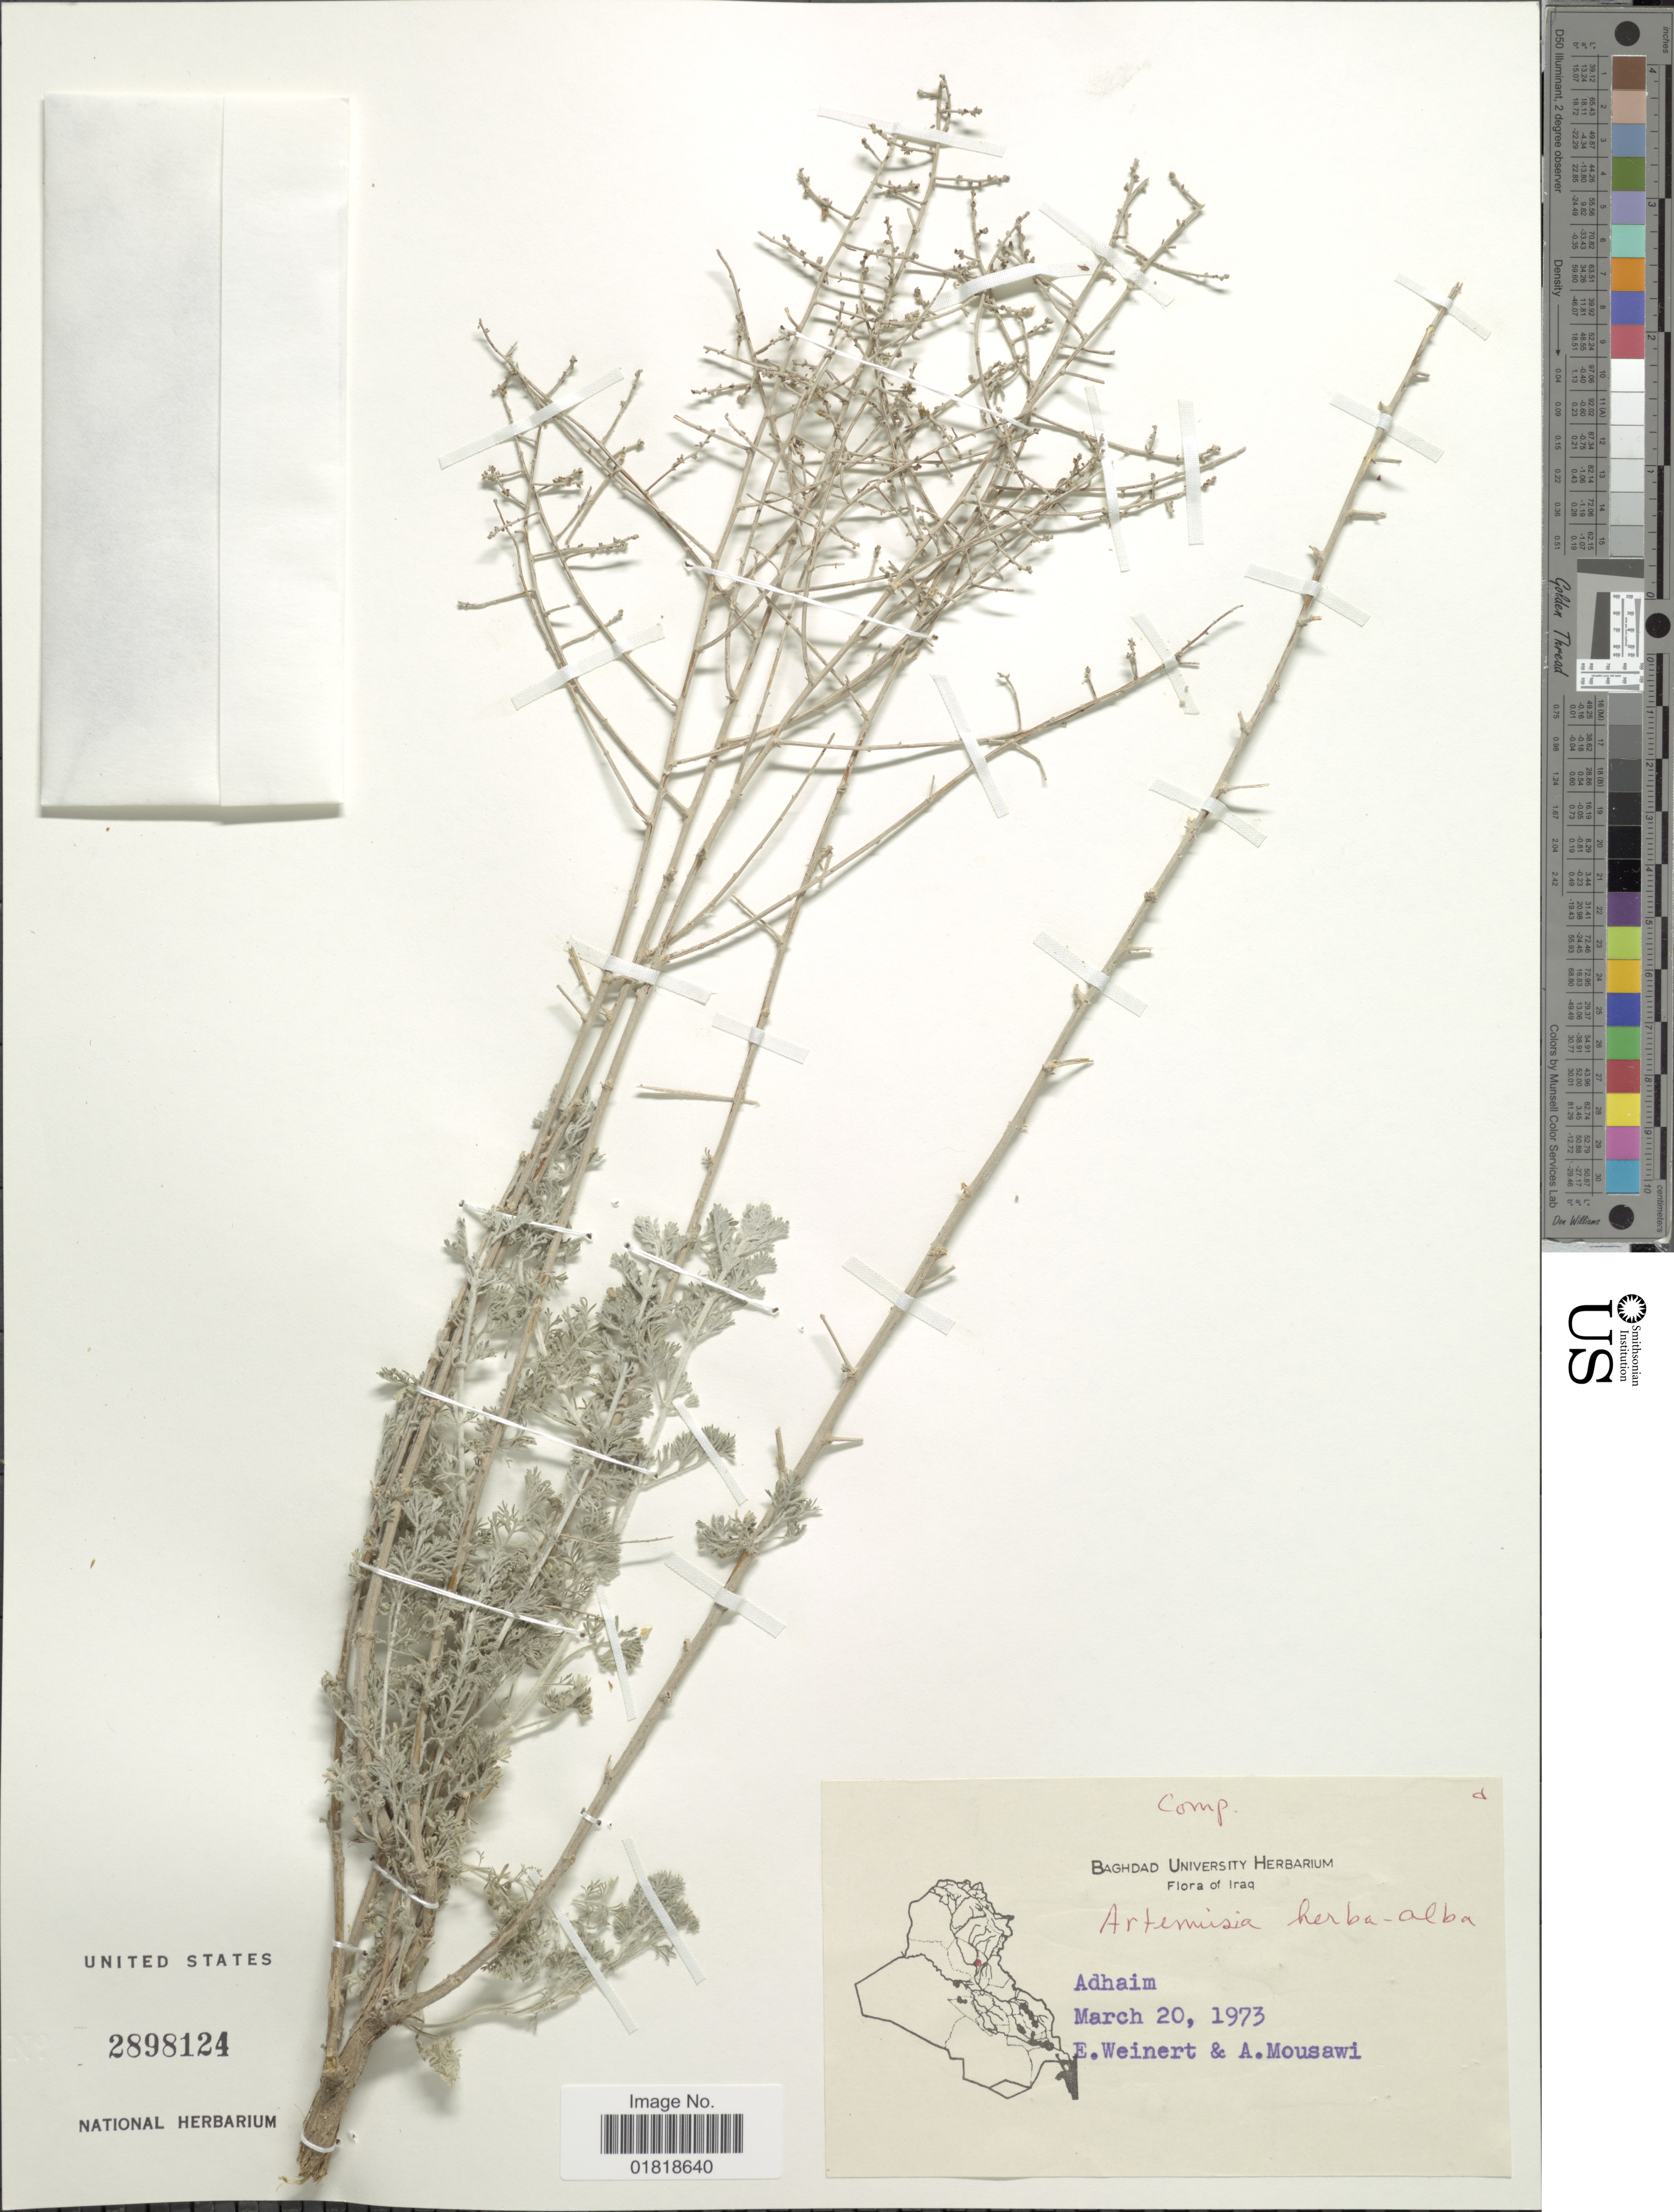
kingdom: Plantae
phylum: Tracheophyta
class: Magnoliopsida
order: Asterales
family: Asteraceae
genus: Artemisia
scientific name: Artemisia herba-alba asso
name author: Asso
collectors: E. Weinert & A. Mousawi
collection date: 1973-03-20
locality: Adhaim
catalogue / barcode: US 2898124